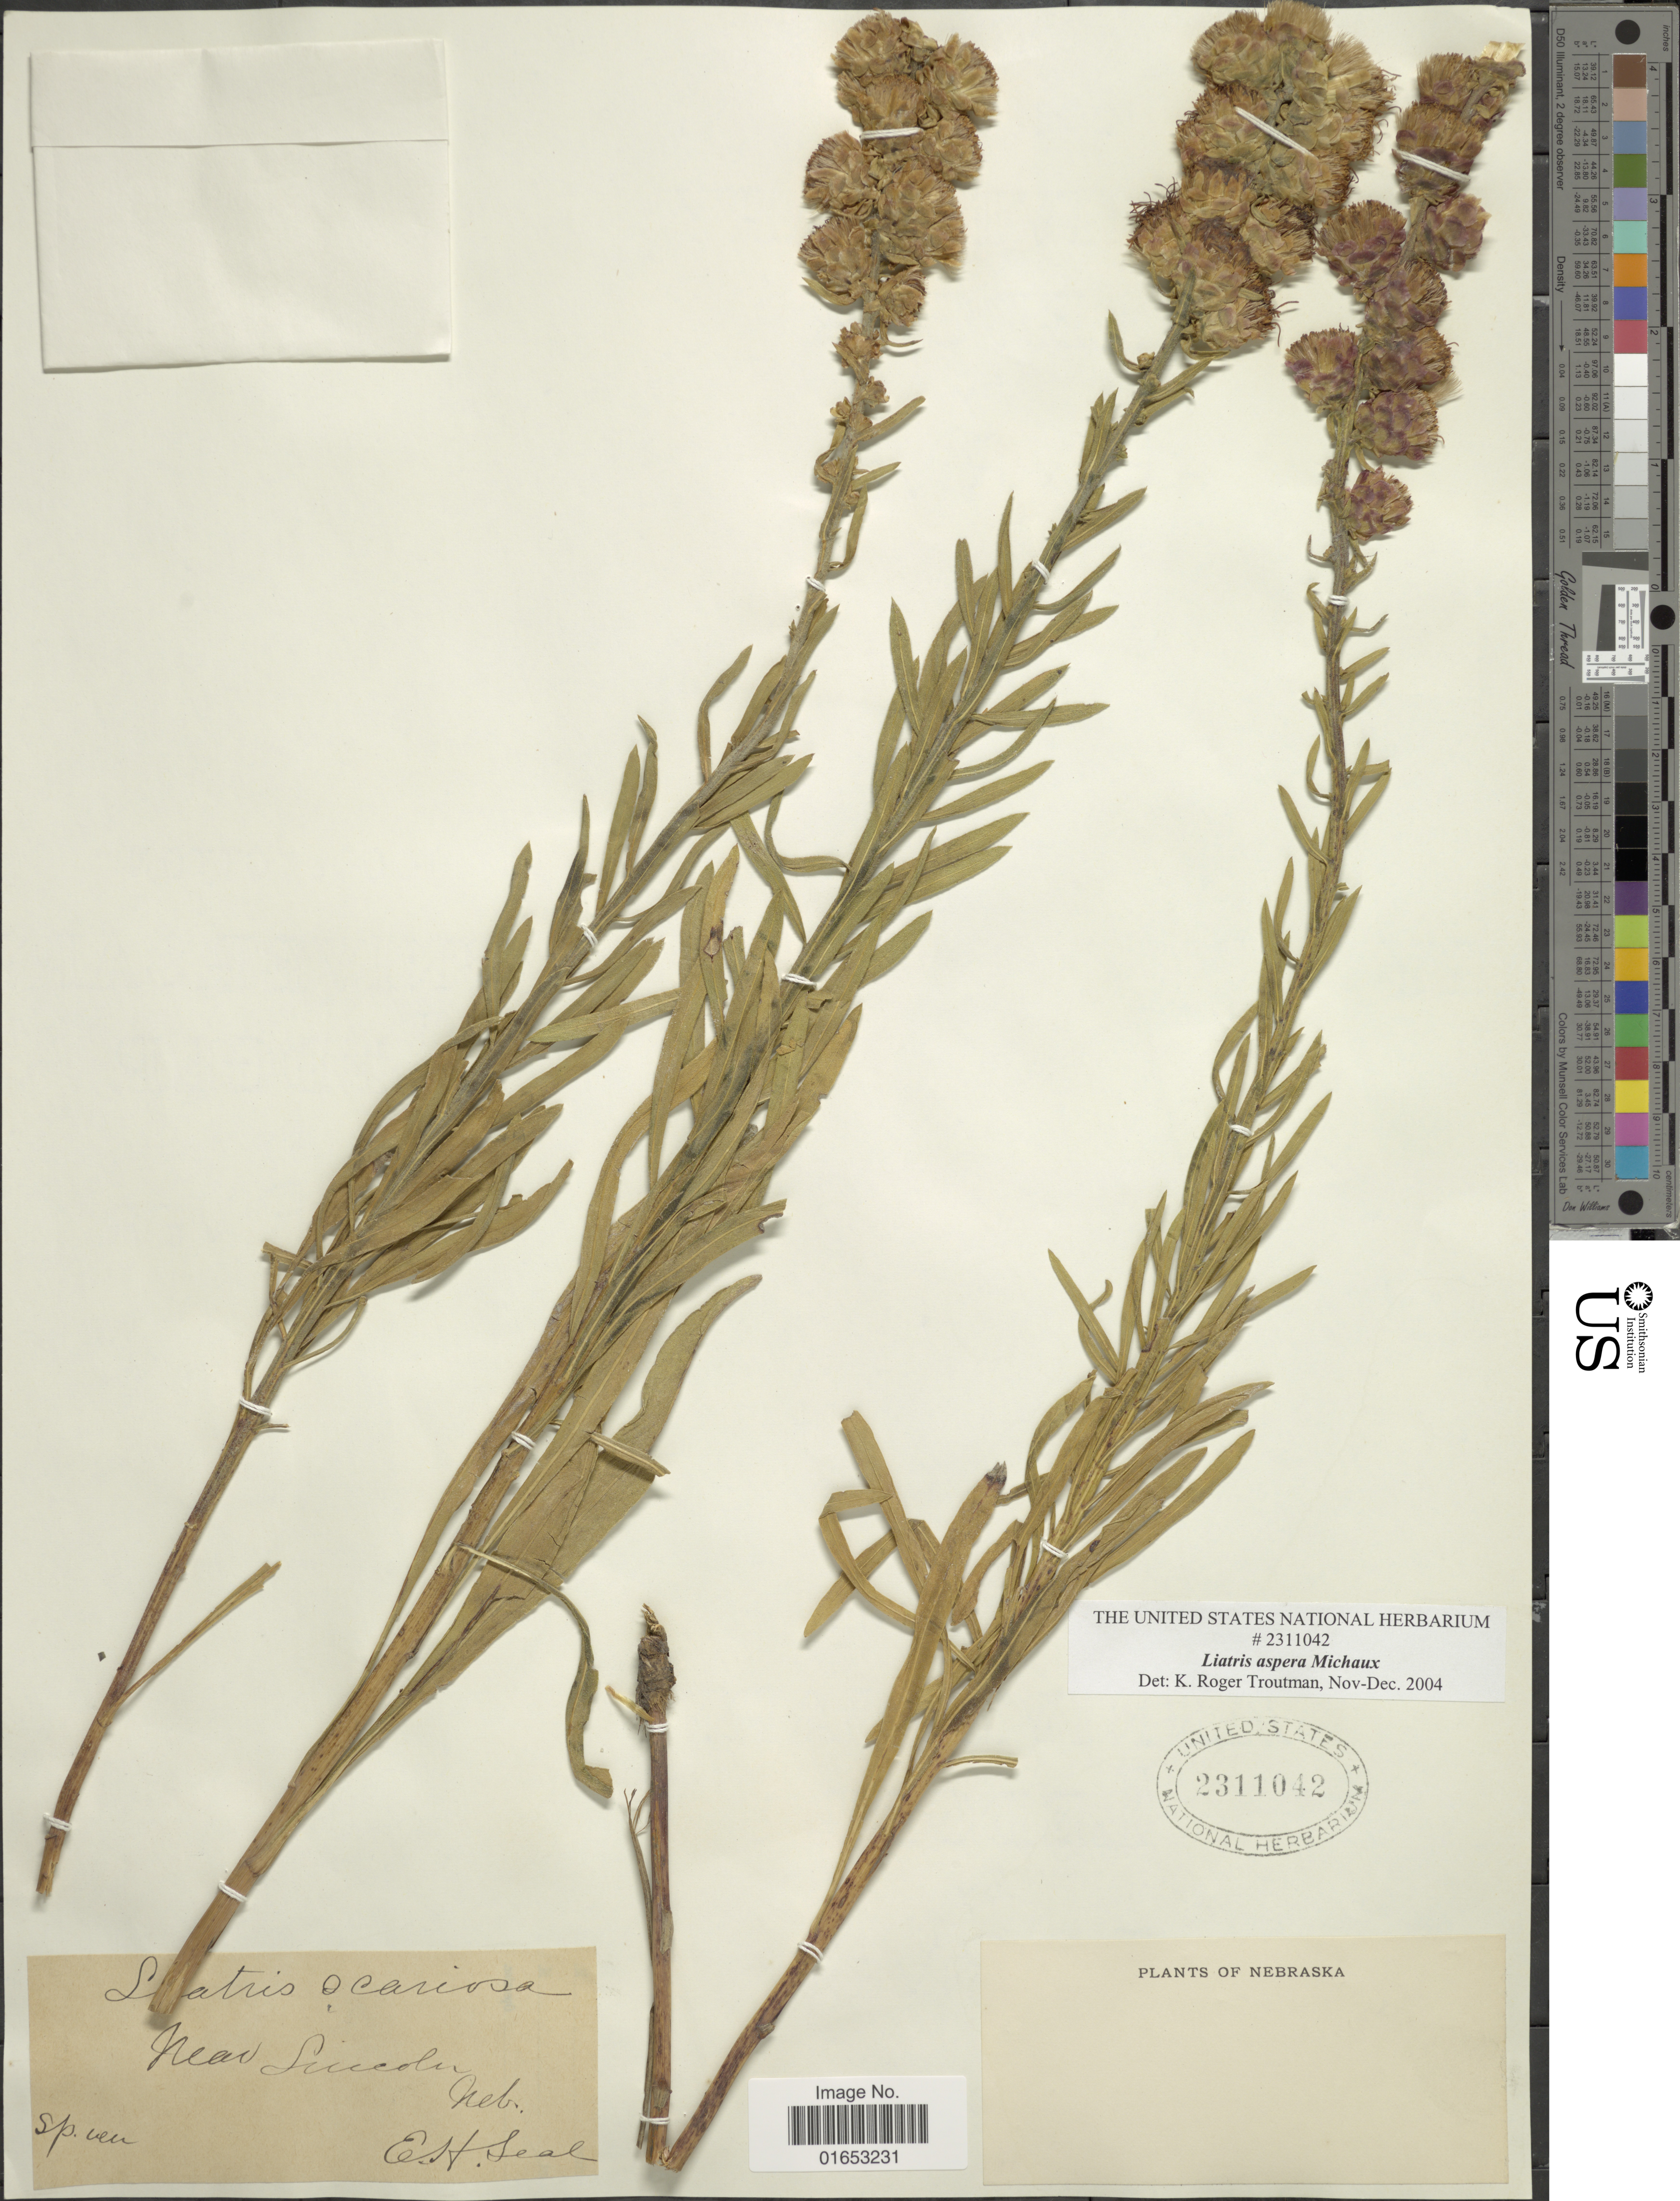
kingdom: Plantae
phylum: Tracheophyta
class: Magnoliopsida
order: Asterales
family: Asteraceae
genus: Liatris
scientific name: Liatris aspera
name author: Michx.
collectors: E. Seal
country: United States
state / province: Nebraska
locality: Near Lincoln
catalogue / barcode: US 2311042